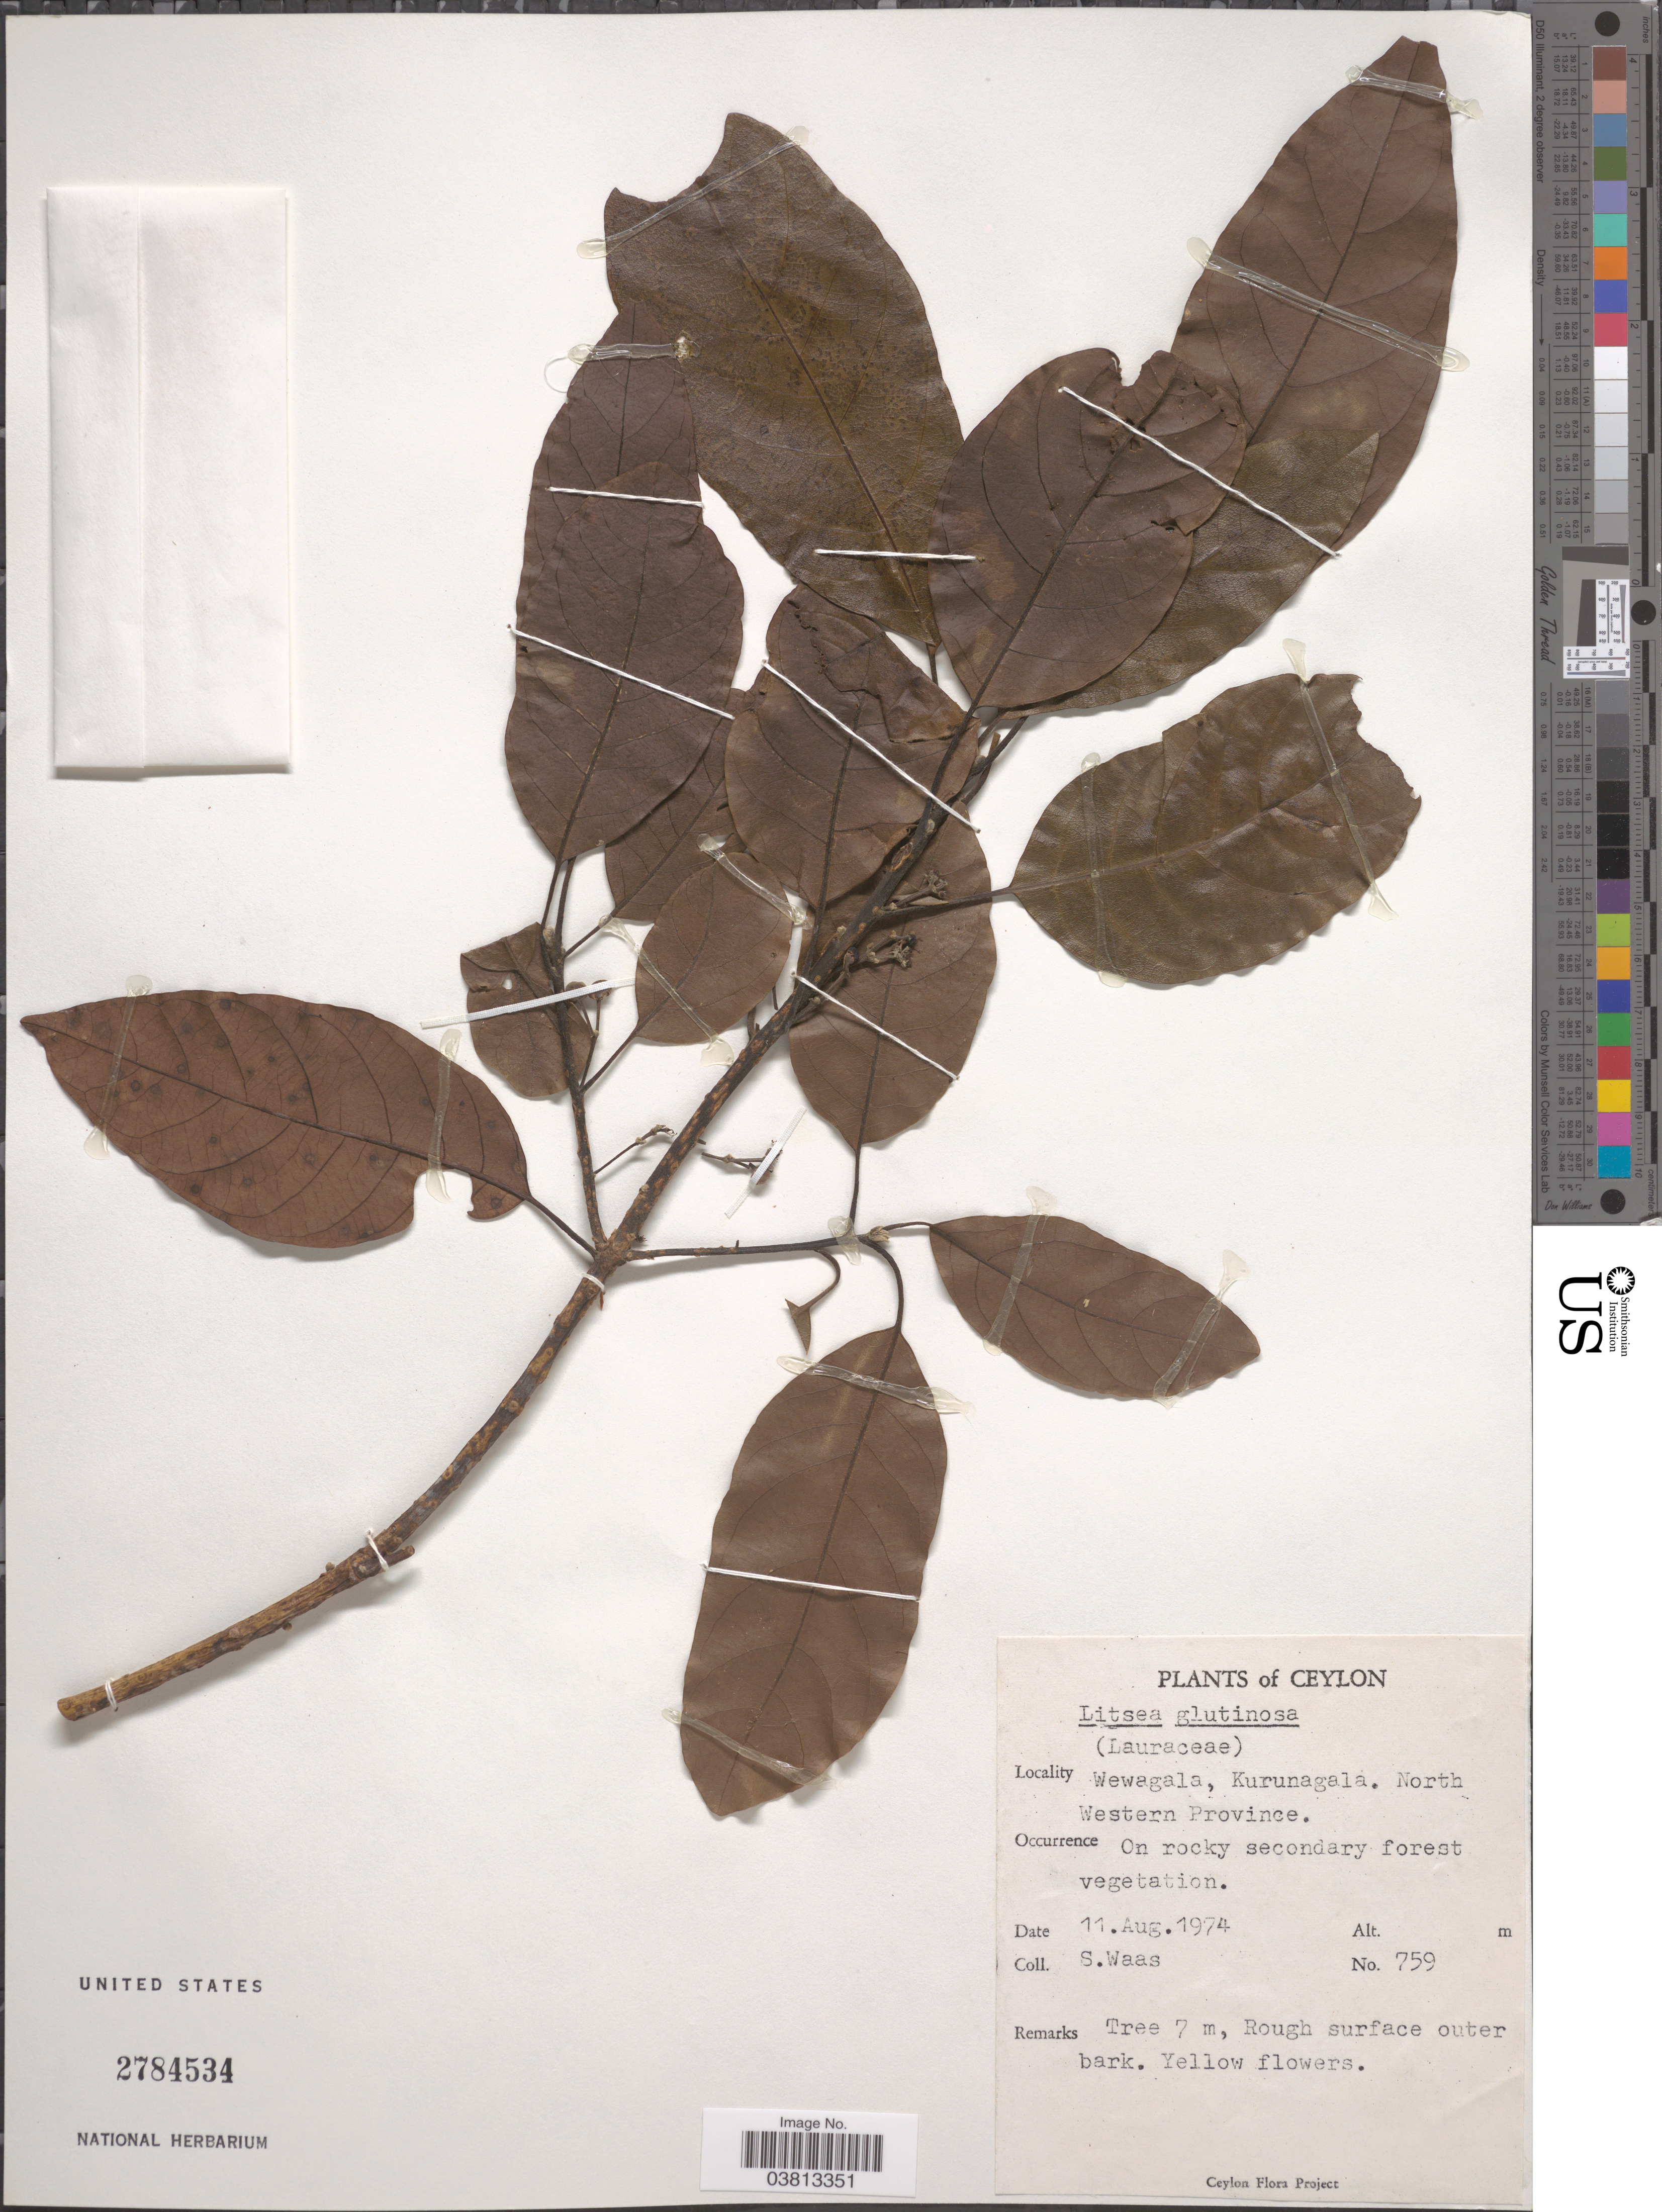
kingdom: Plantae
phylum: Tracheophyta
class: Magnoliopsida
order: Laurales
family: Lauraceae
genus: Litsea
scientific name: Litsea glutinosa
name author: (Lour.) C.B. Rob.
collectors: S. Waas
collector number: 759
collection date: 1974-08-11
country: Sri Lanka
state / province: North Western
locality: Ceylon. Wewagala, Kurunagala. On rocky secondary forest vegetation.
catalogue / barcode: US 2784534